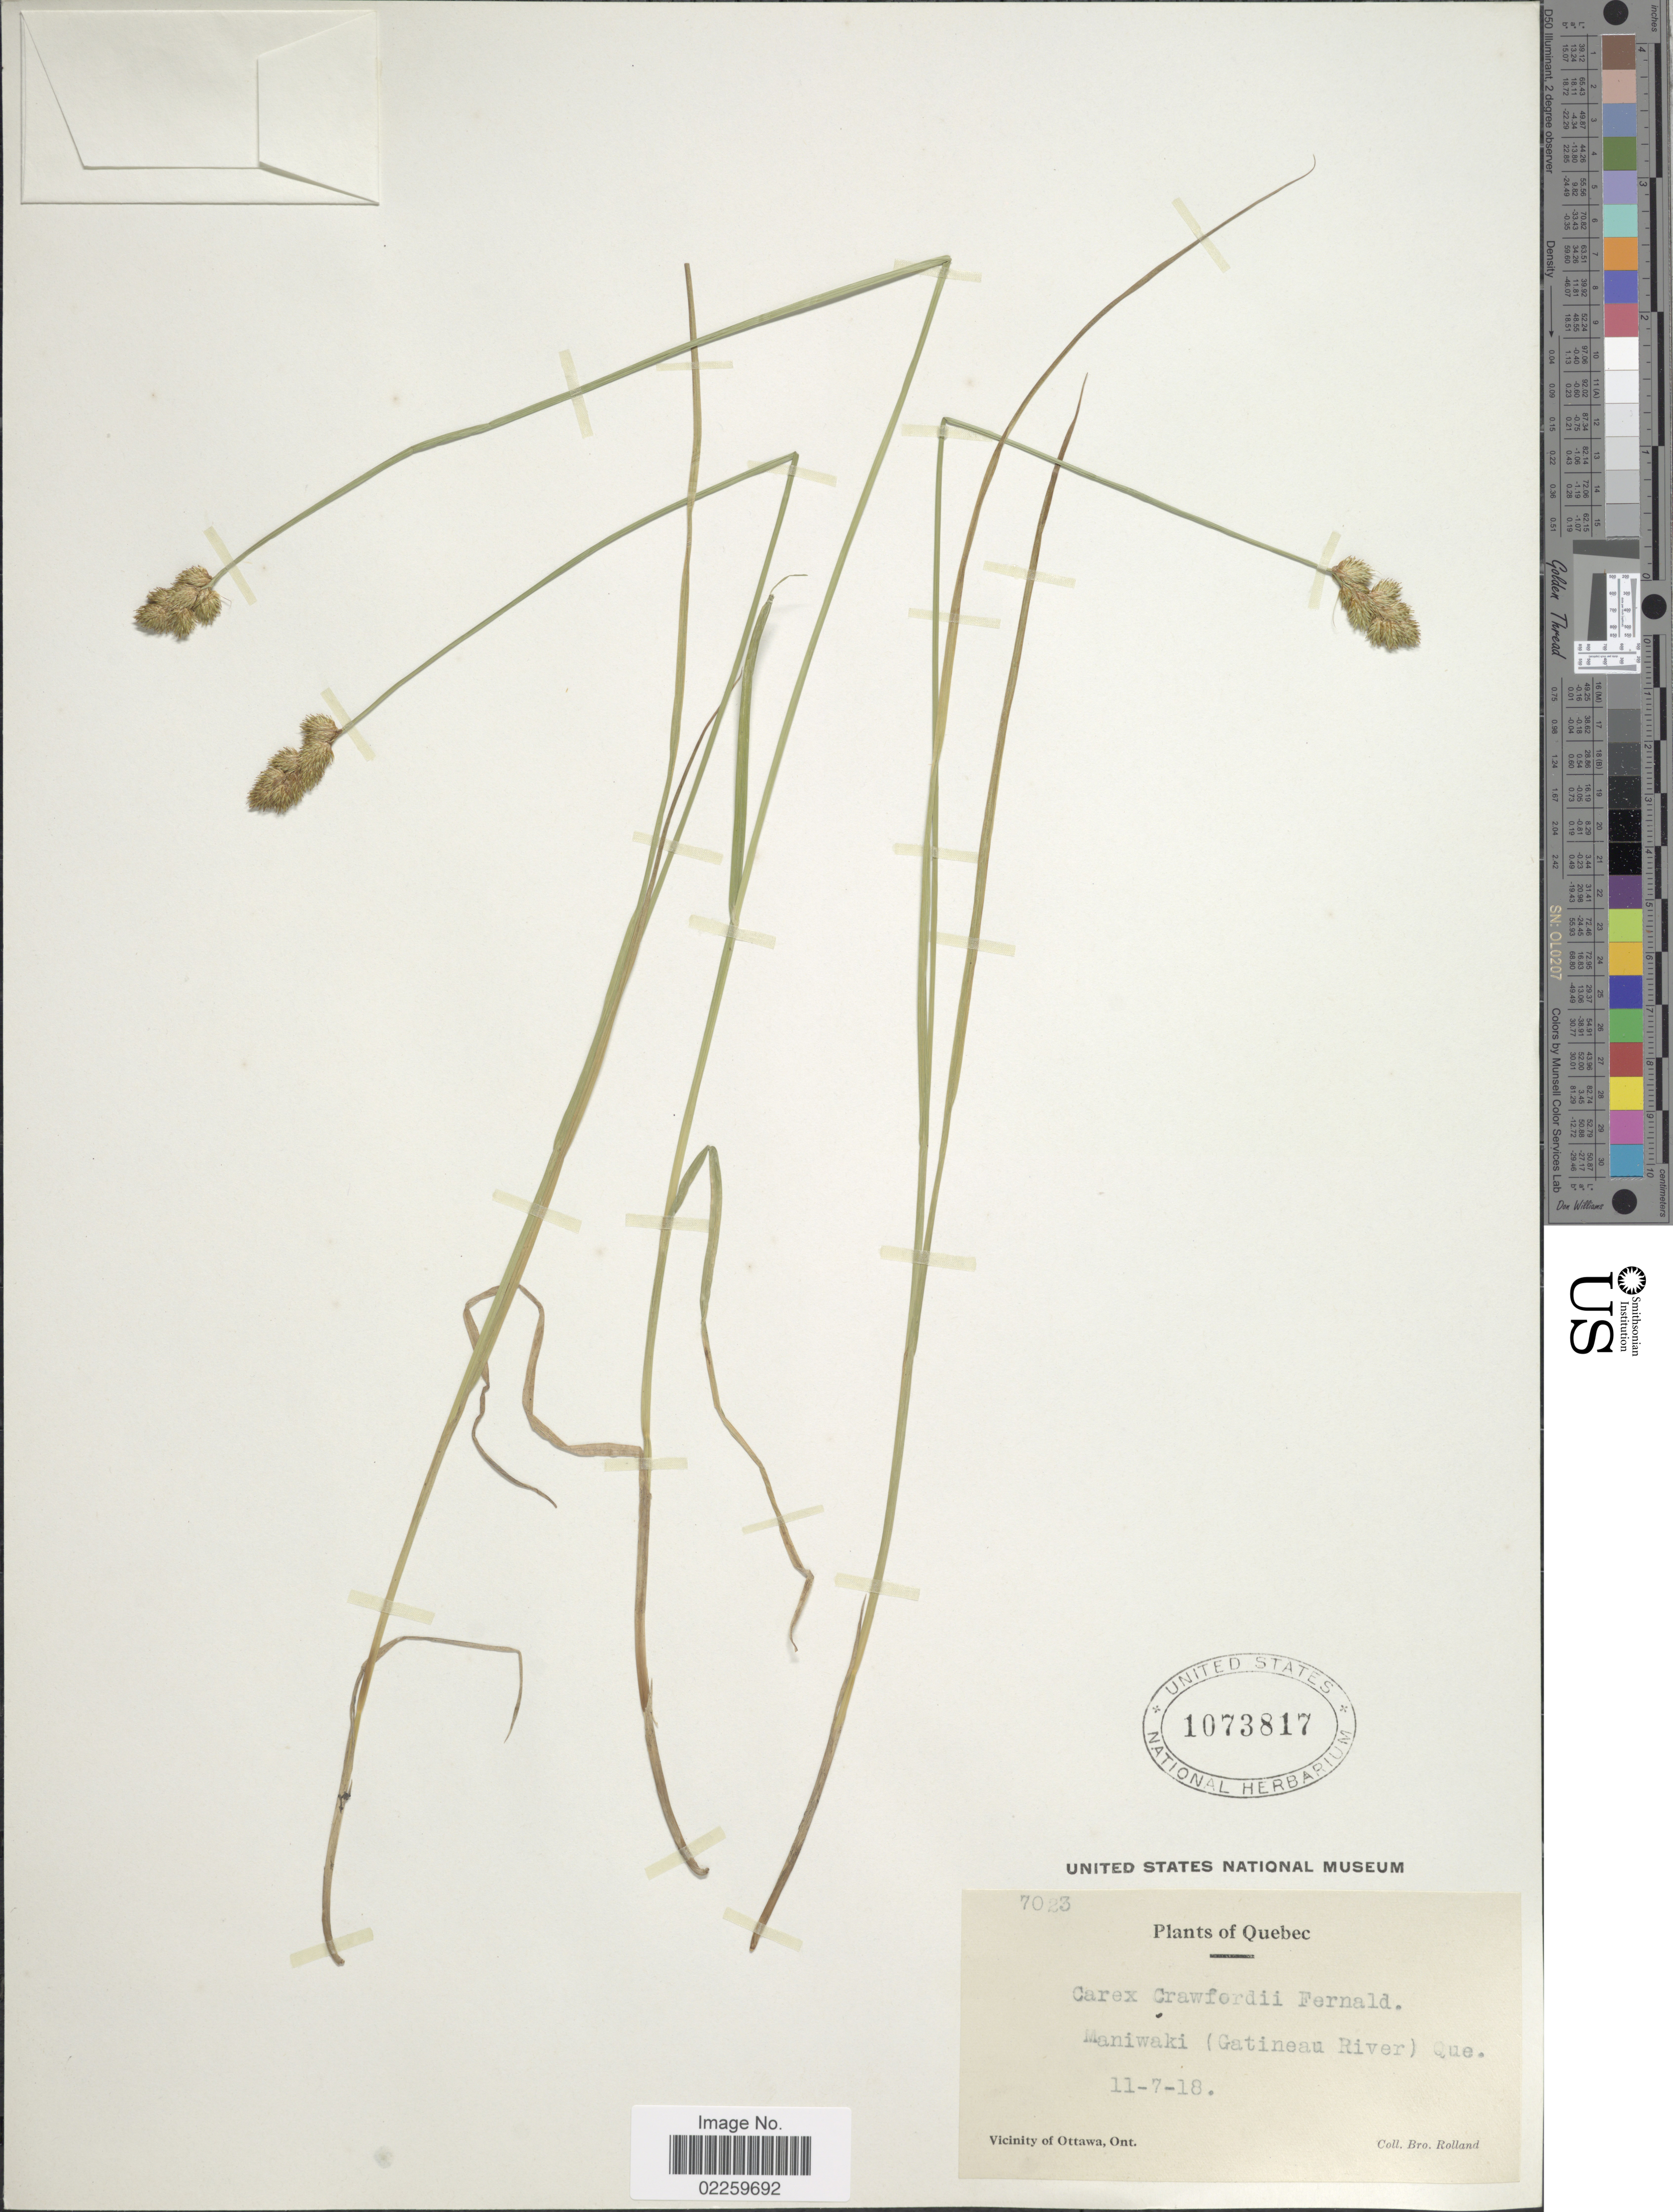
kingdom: Plantae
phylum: Tracheophyta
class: Liliopsida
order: Poales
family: Cyperaceae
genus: Carex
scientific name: Carex crawfordii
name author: Fernald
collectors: B. Rolland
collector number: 7023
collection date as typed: Transcribed d/m/y: 11/7/18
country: Canada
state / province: Quebec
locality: Maniwaki (Gatineau River), Vicinity of Ottawa, Ont. [unsure placement]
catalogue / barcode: US 1073817